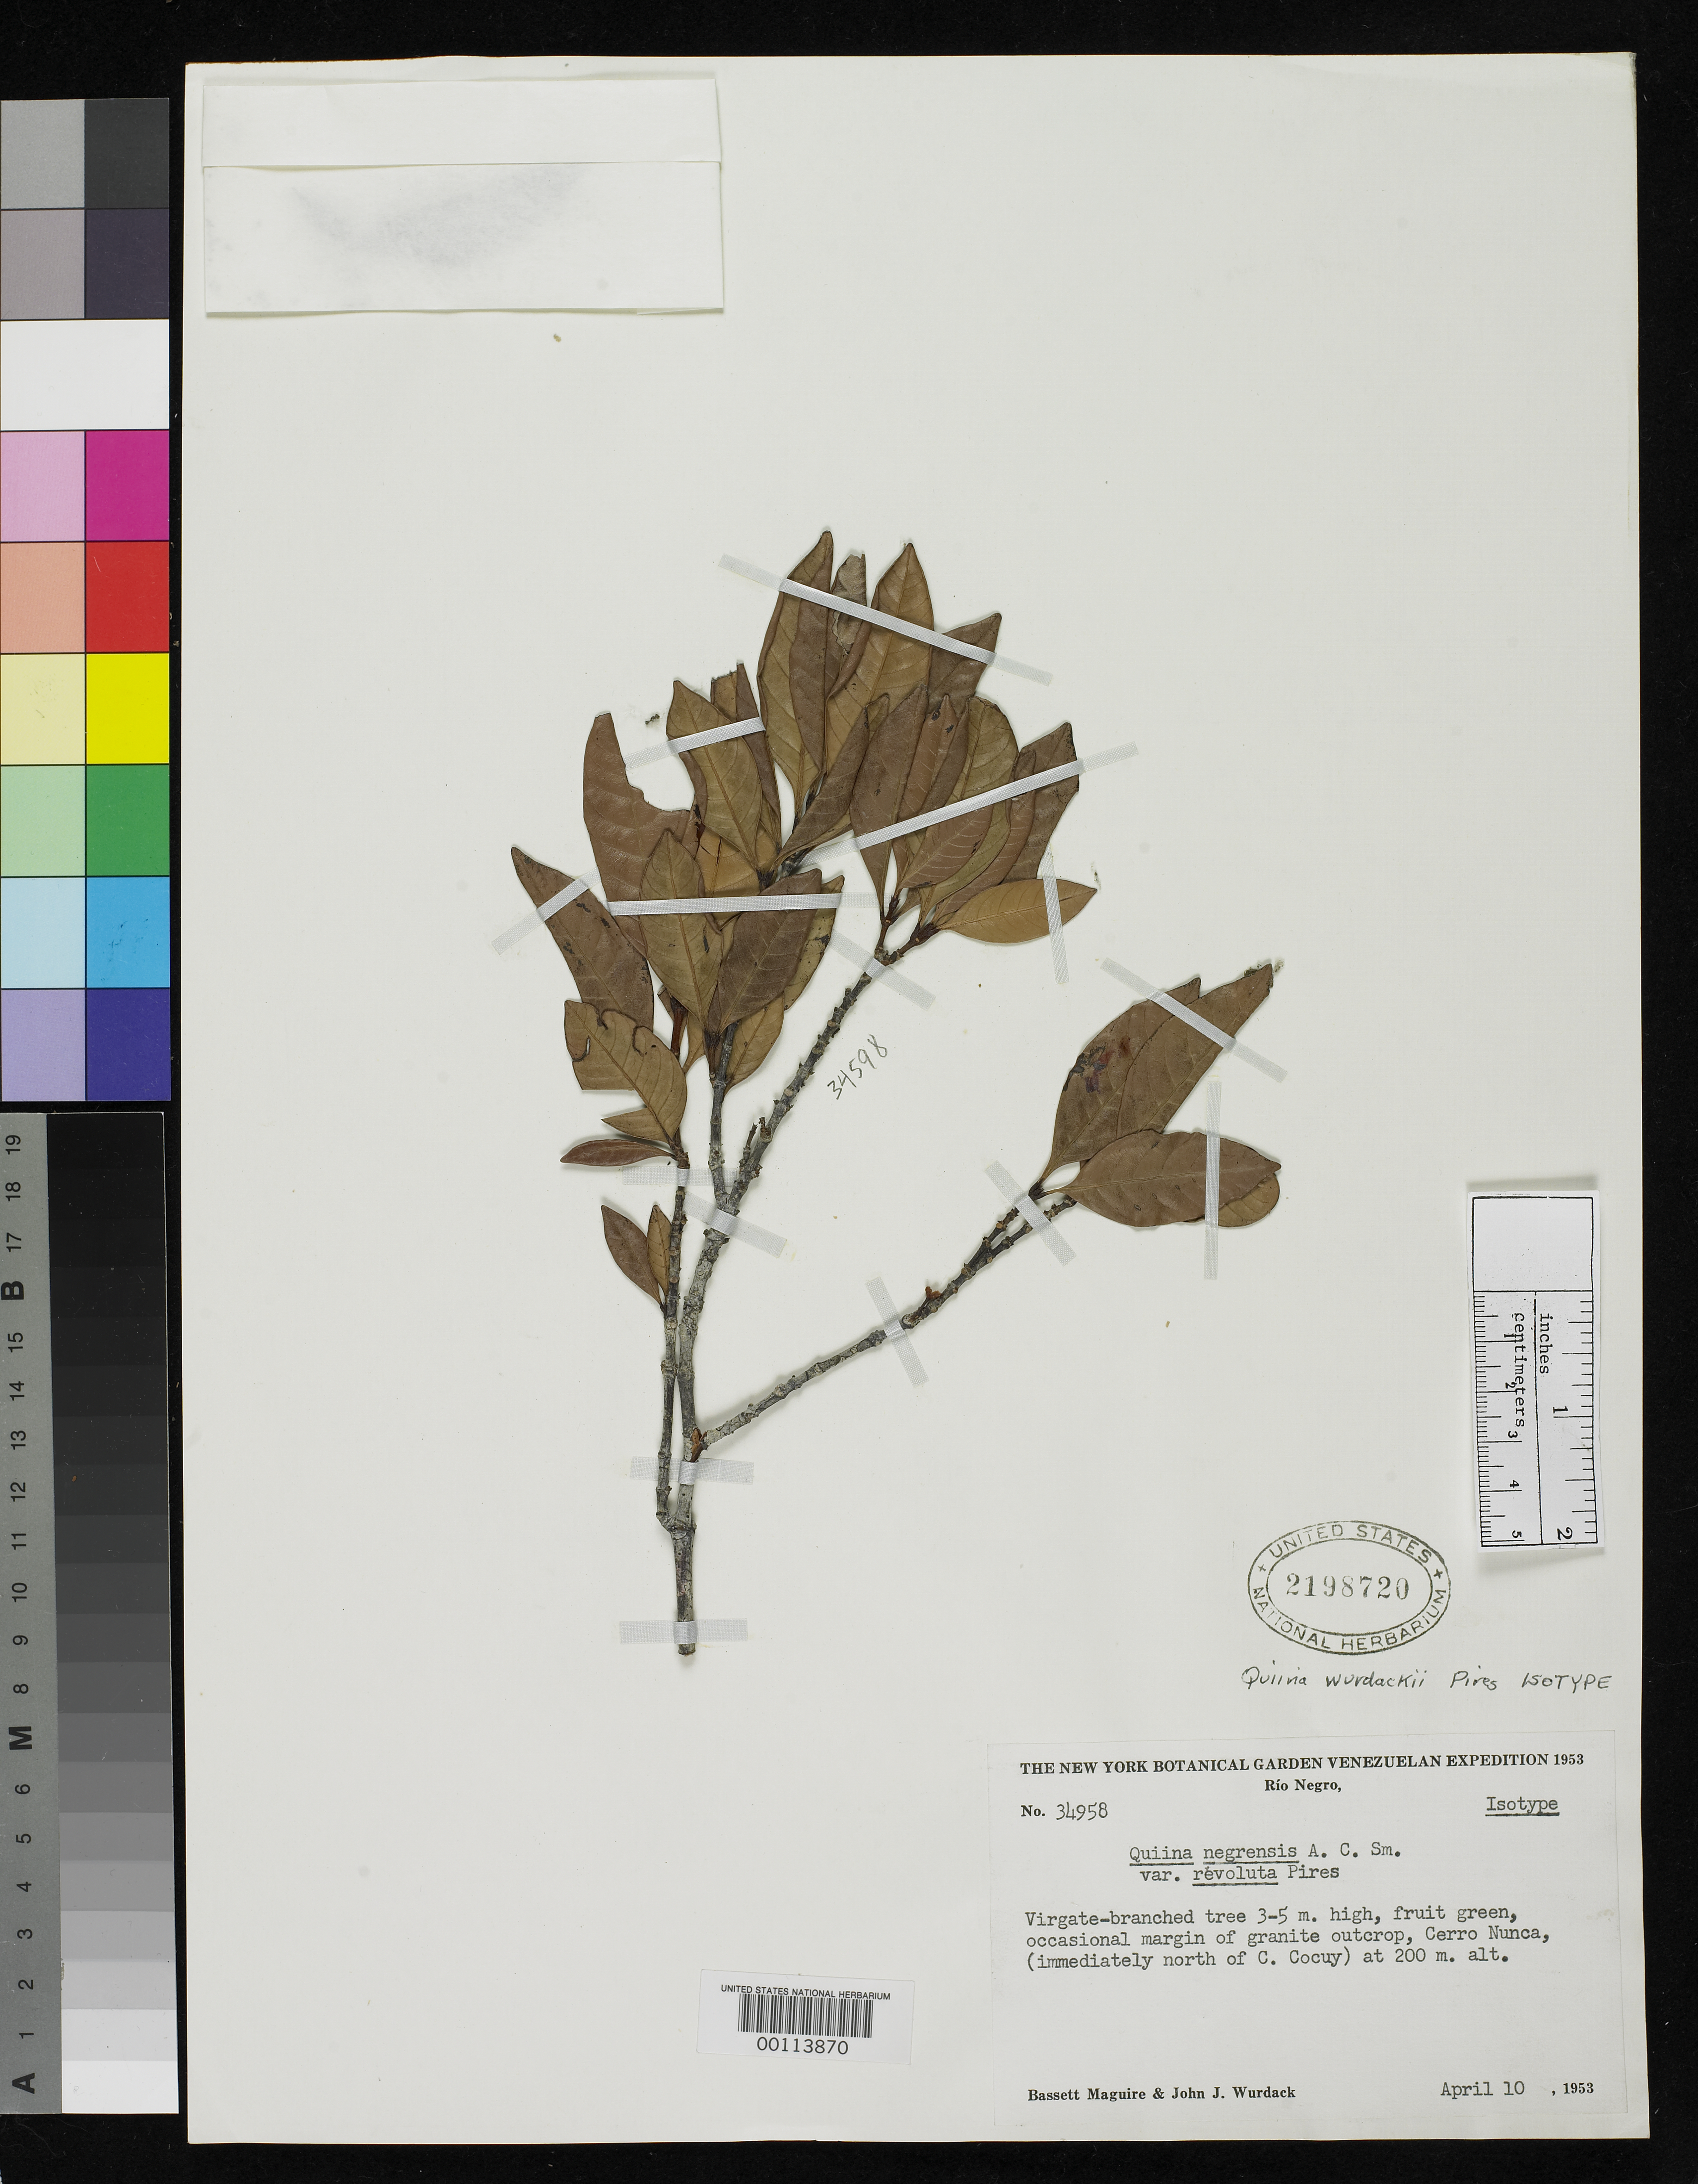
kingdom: Plantae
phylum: Tracheophyta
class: Magnoliopsida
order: Malpighiales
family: Quiinaceae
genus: Quiina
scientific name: Quiina wurdackii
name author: Pires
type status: Isotype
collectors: B. Maguire & J. J. Wurdack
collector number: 34958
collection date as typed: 10 Apr 1953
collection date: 1953-04-10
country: Venezuela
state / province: Amazonas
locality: Cerro Nunca.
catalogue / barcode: US 2198720